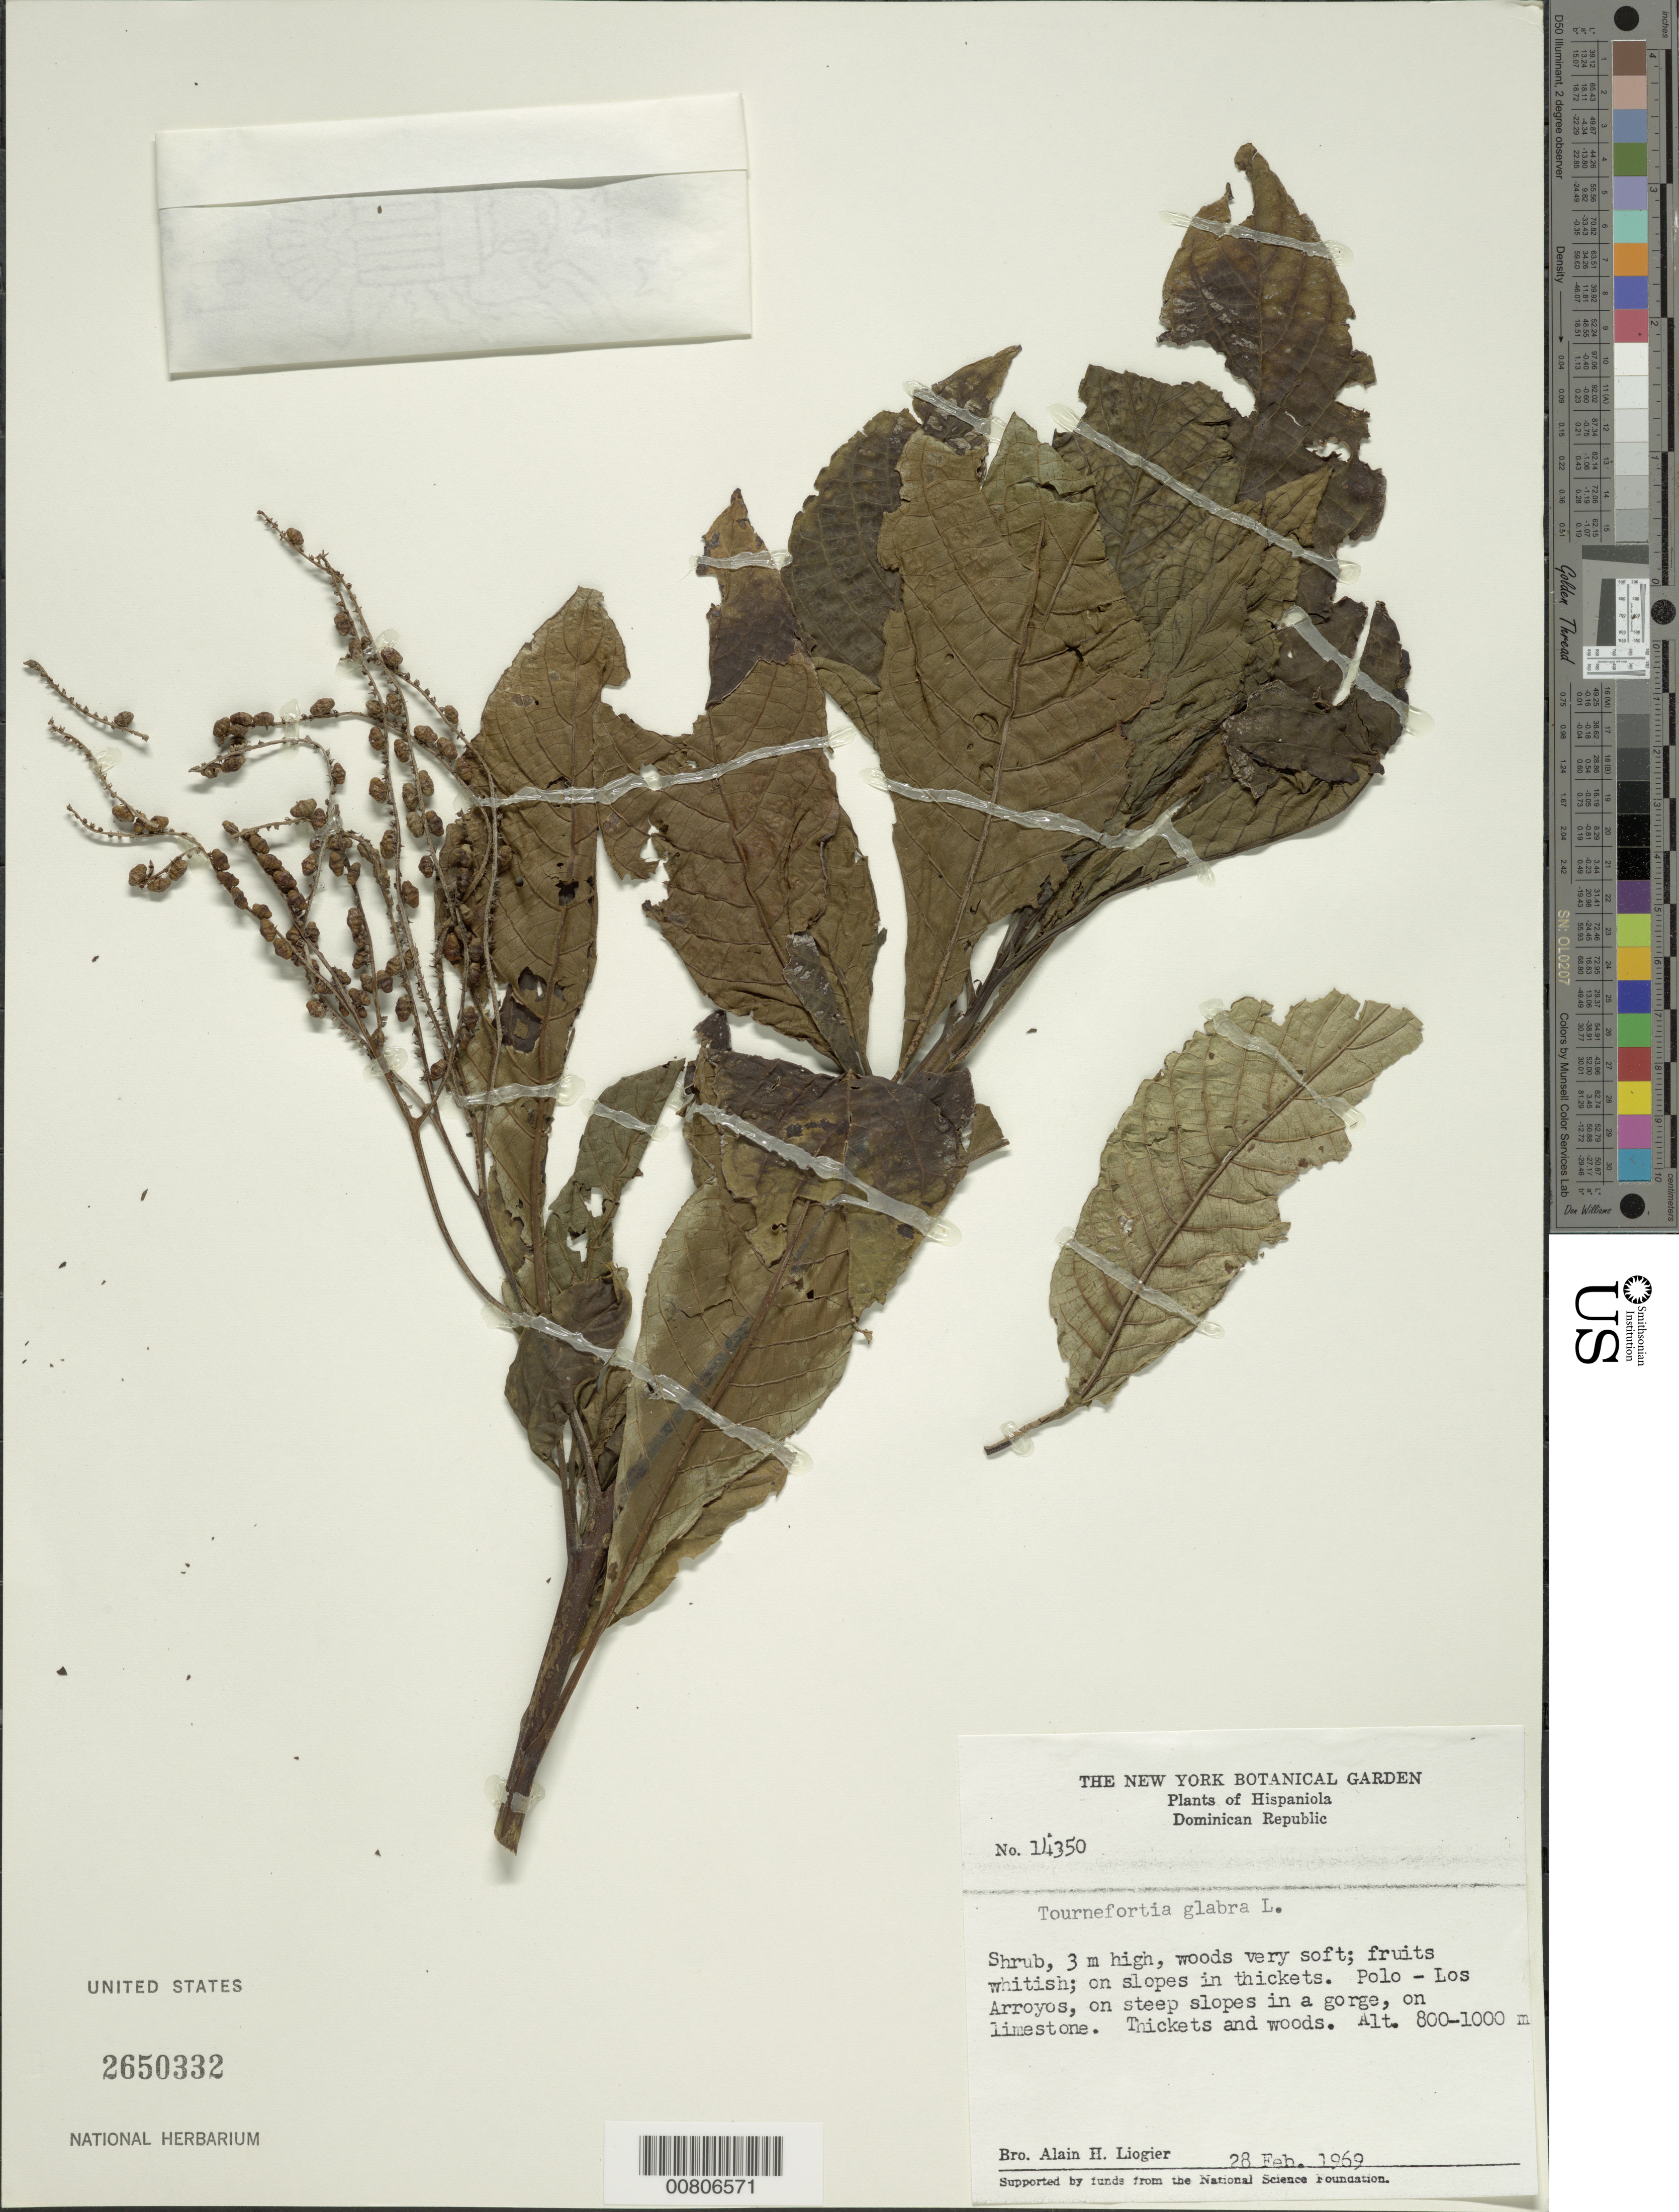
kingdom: Plantae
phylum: Tracheophyta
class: Magnoliopsida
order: Boraginales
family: Heliotropiaceae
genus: Tournefortia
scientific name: Tournefortia foetidissima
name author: L.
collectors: A. H. Liogier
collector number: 14350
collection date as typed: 28 Feb 1969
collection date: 1969-02-28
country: Dominican Republic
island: Hispaniola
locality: Polo - Los Arroyos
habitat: Slopes in thickets; steep slopes in a gorge, on limestone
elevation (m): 800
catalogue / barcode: US 2650332